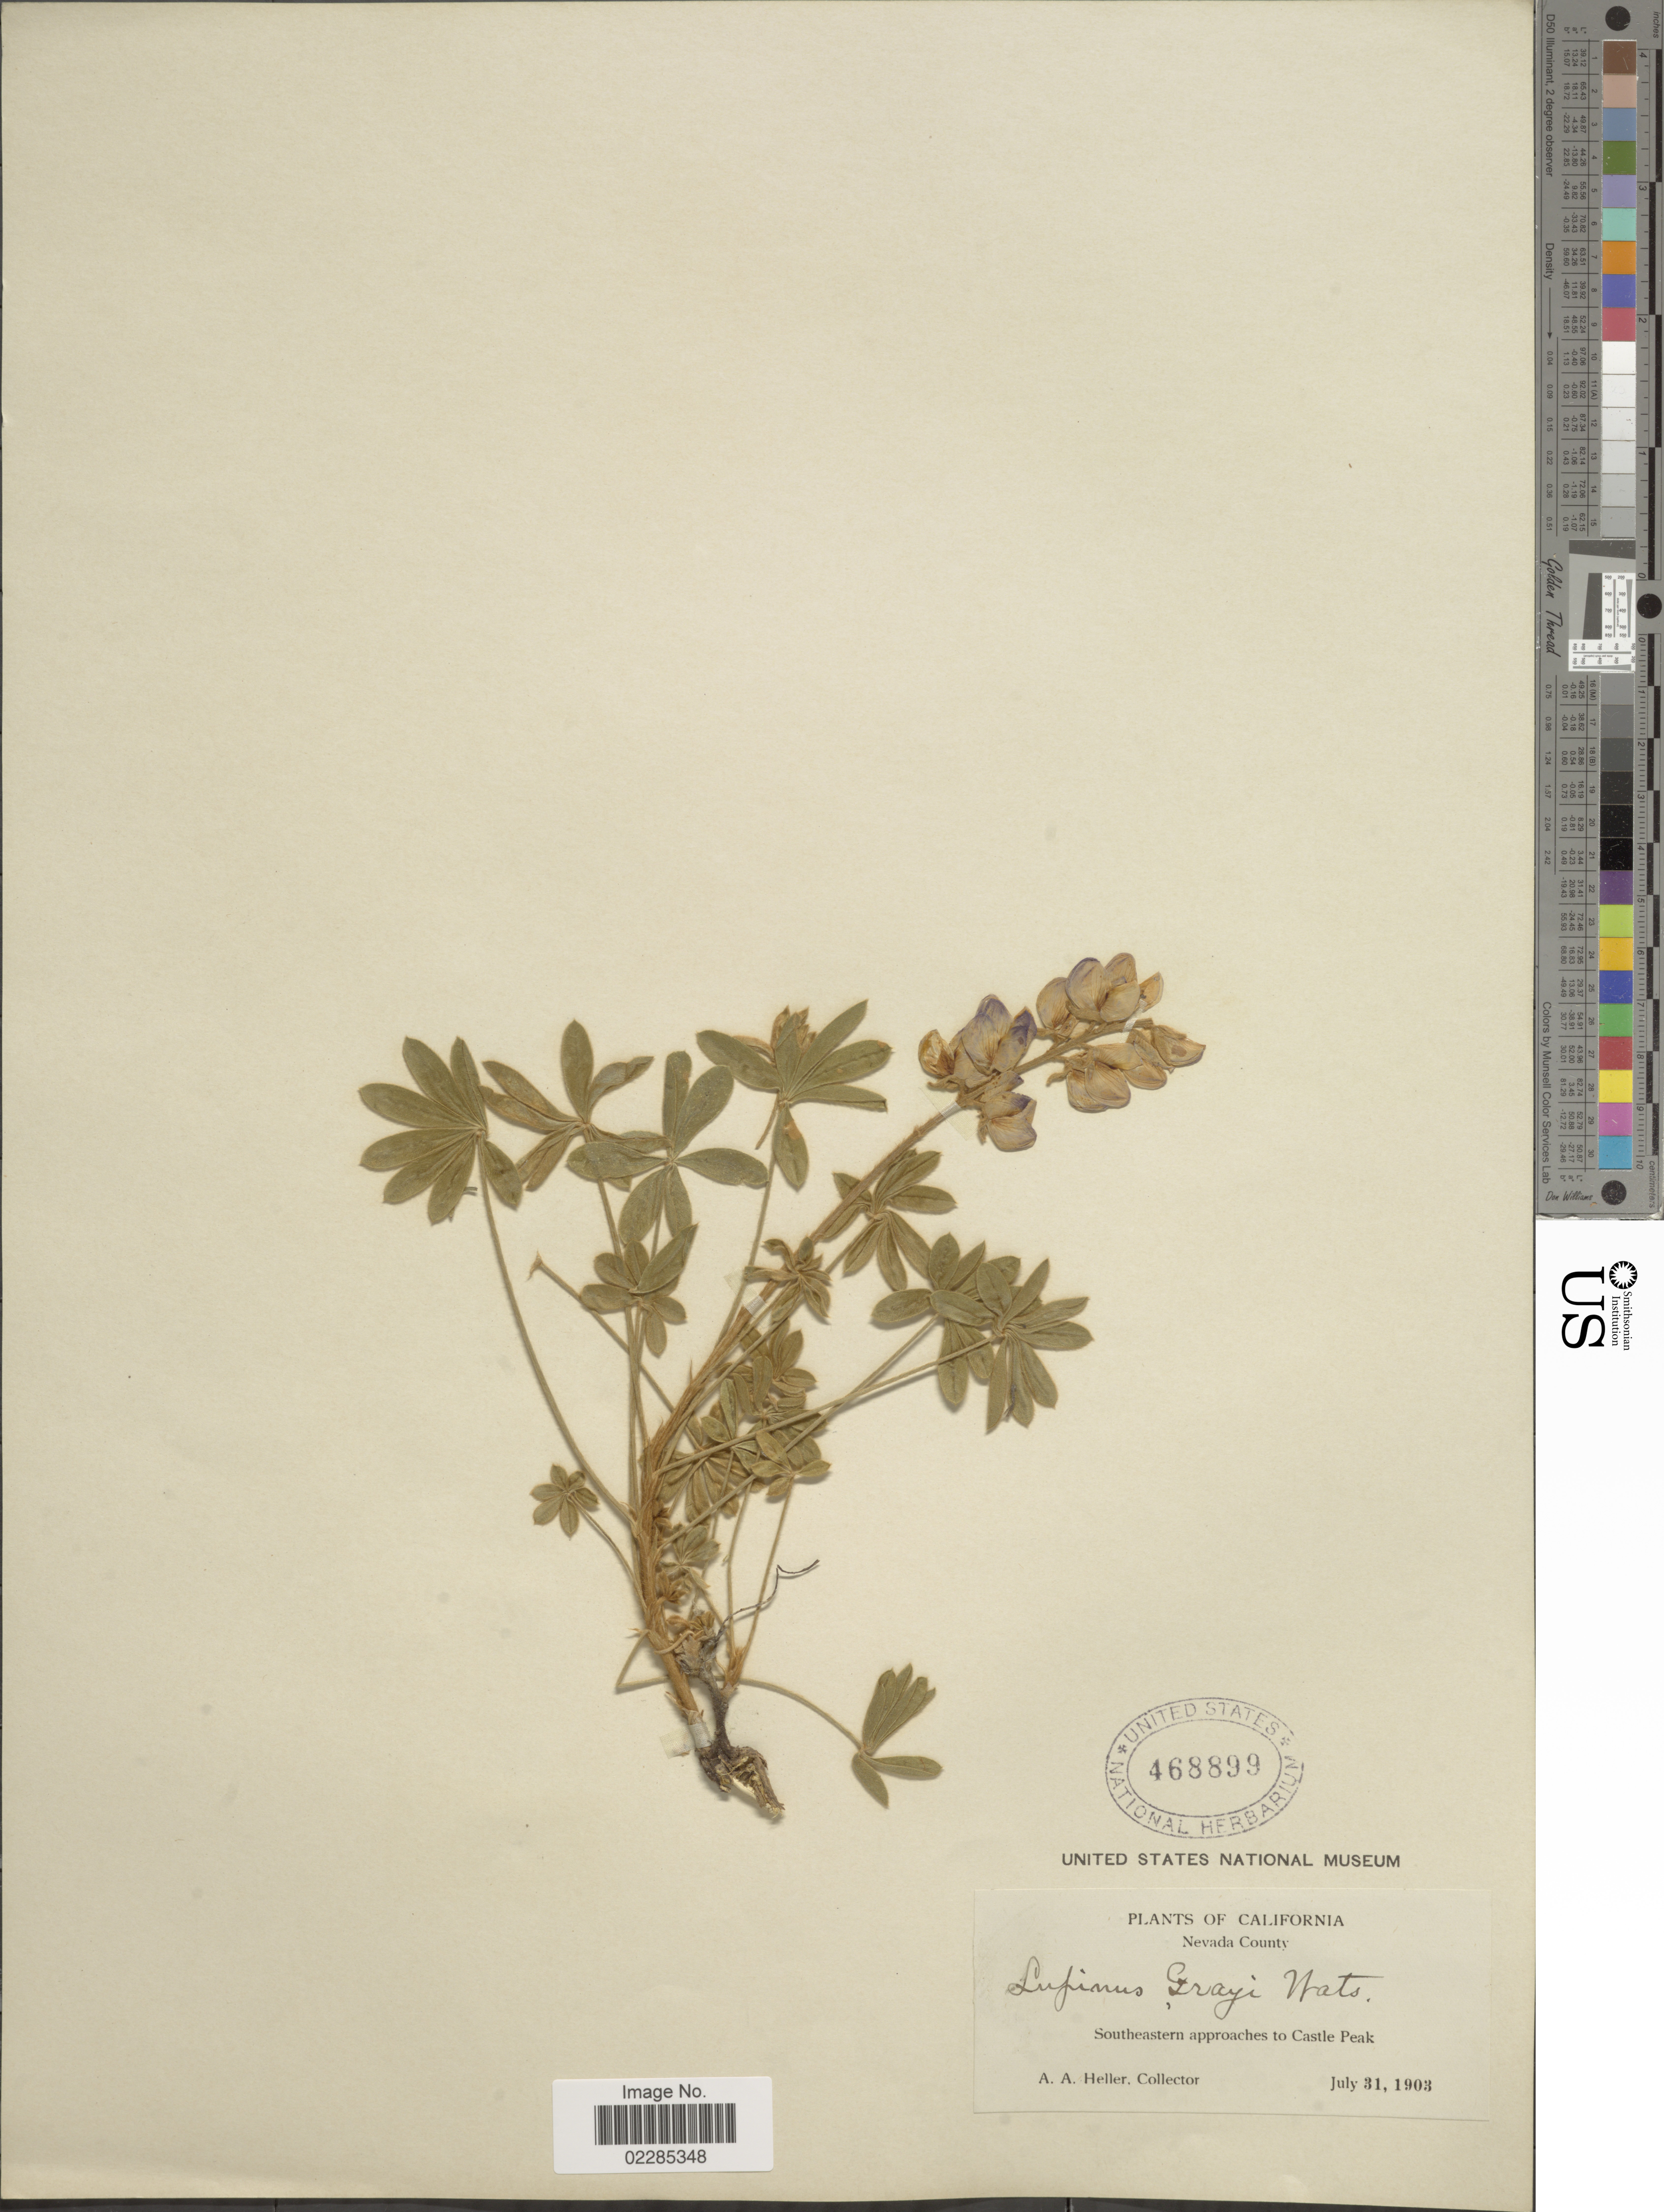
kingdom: Plantae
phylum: Tracheophyta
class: Magnoliopsida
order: Fabales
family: Fabaceae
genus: Lupinus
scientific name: Lupinus grayi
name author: S. Watson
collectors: A. A. Heller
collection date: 1903-07-31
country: United States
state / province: Nevada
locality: California, Nevada County, Southeastern approaches to Castle Peak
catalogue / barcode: US 468899